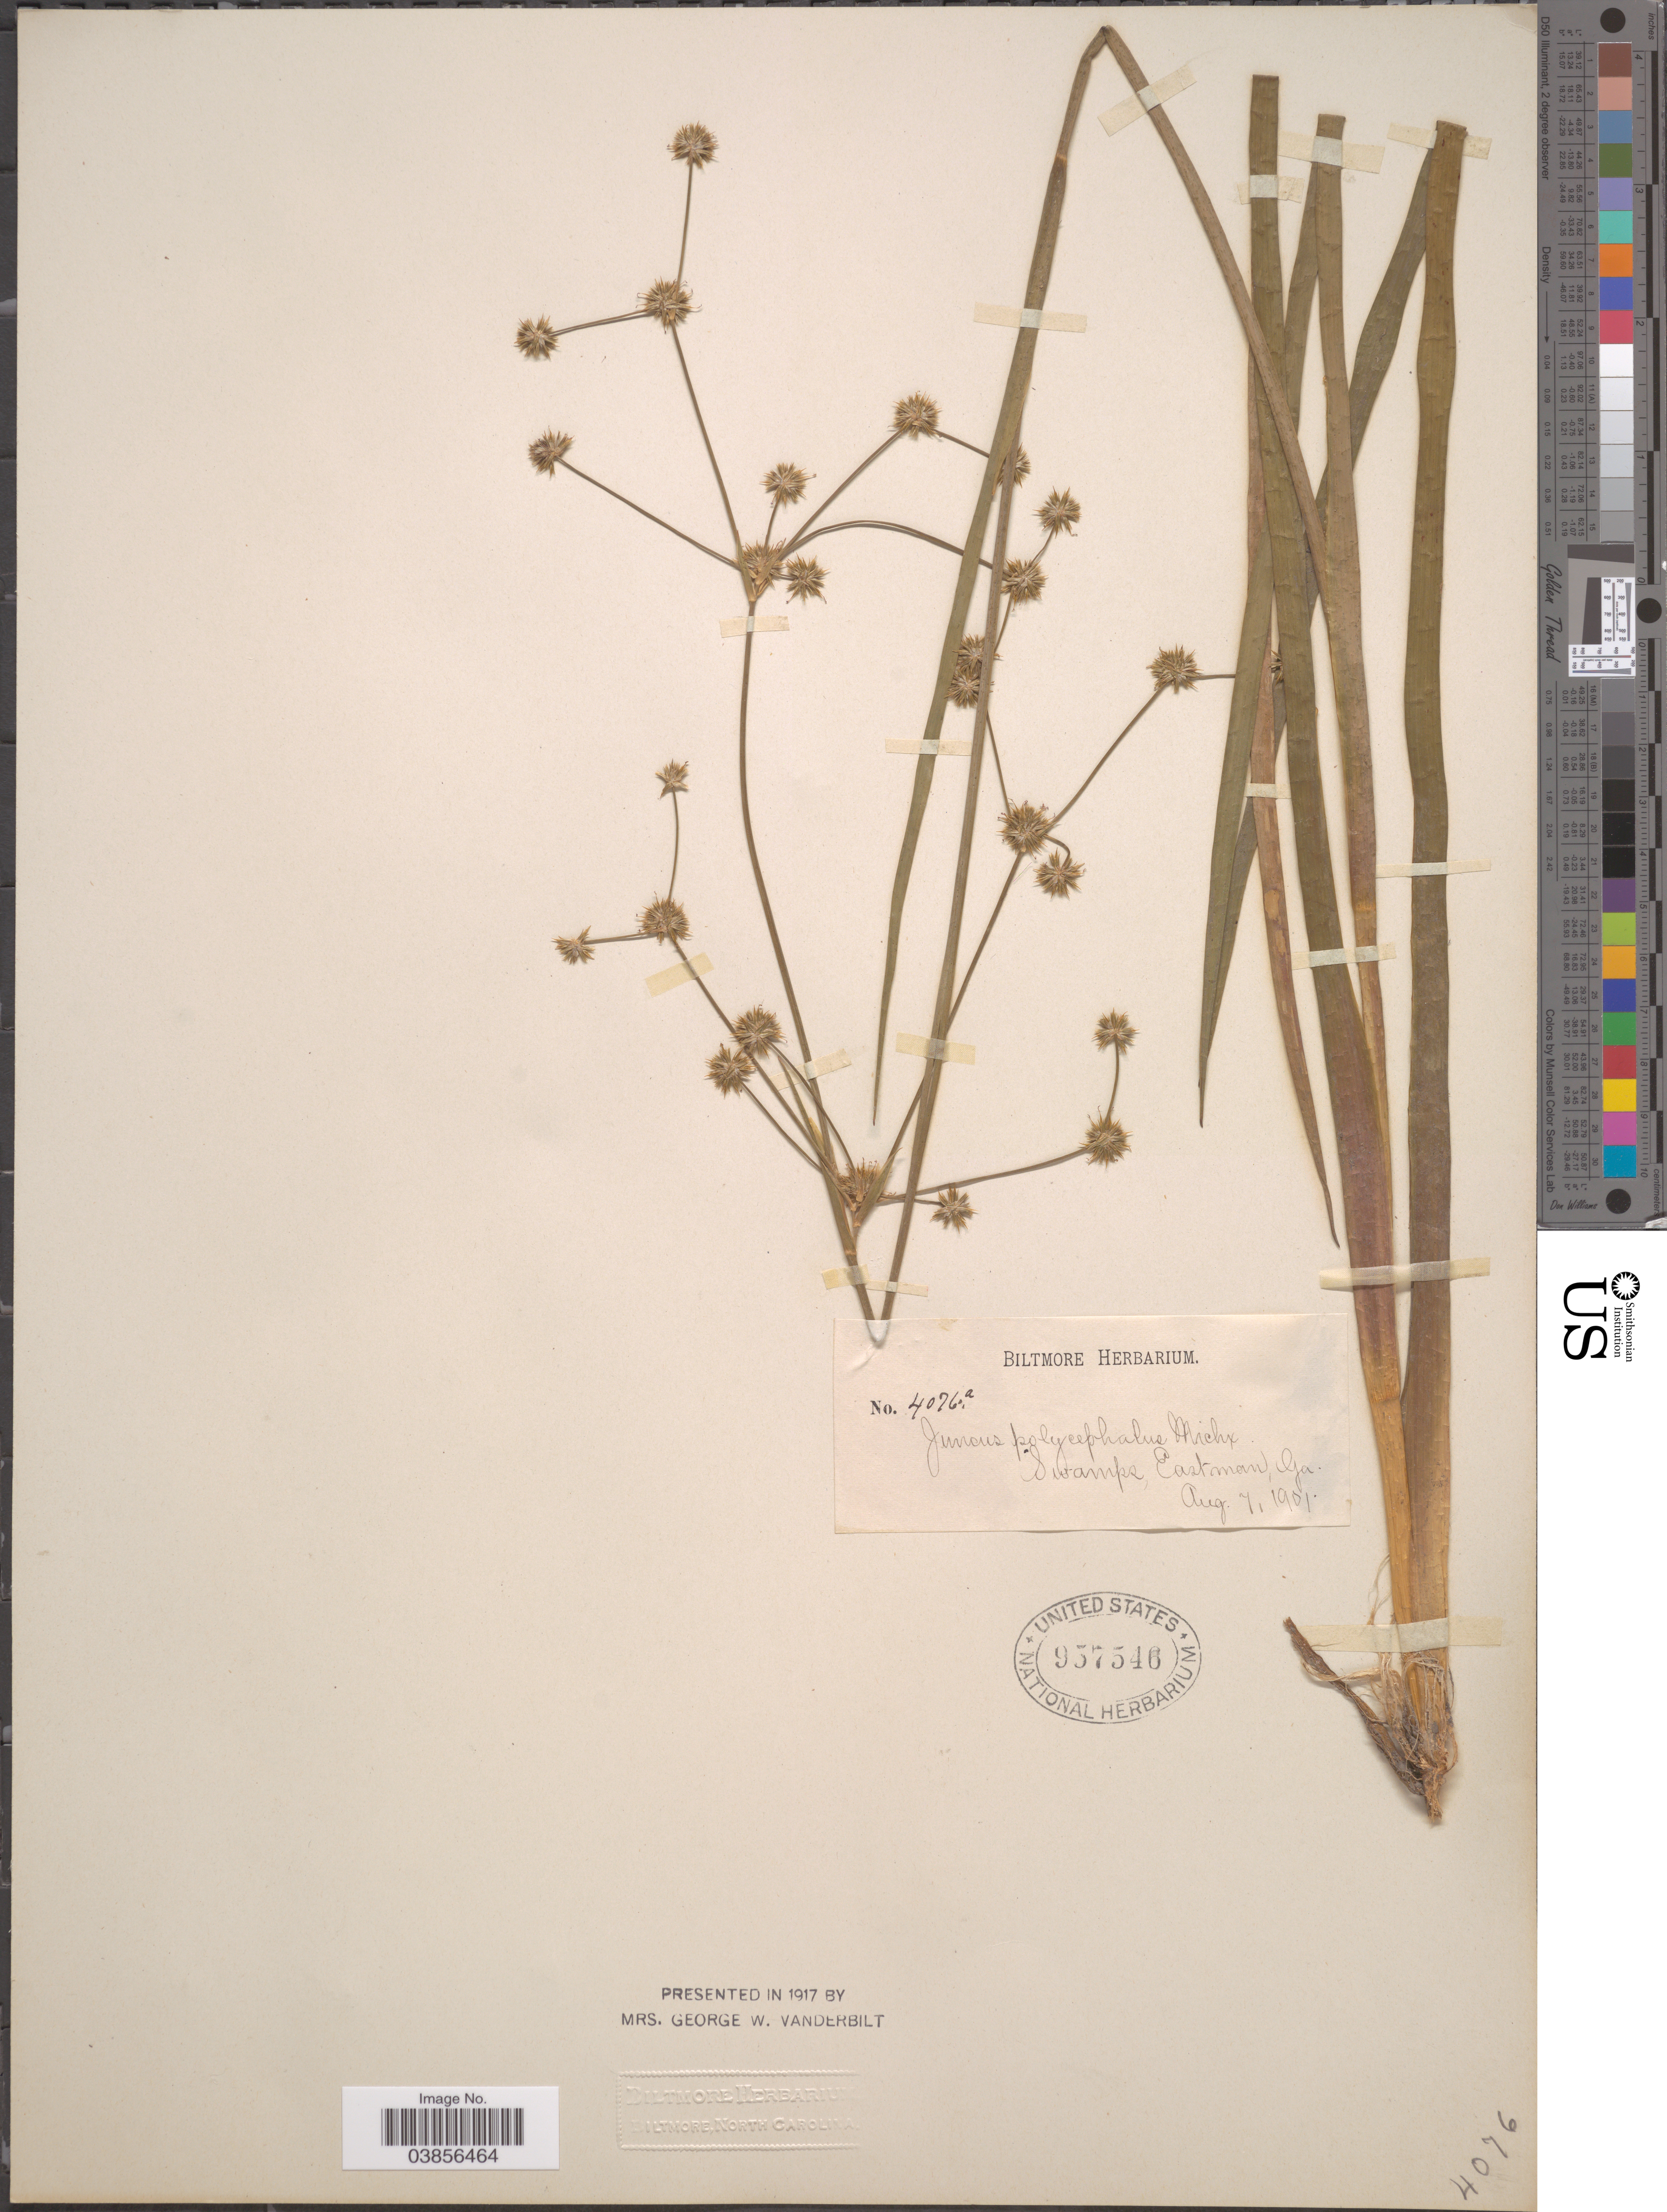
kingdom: Plantae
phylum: Tracheophyta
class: Liliopsida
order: Poales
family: Juncaceae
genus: Juncus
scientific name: Juncus polycephalus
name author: Michx.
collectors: ex herb. Biltmore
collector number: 4076a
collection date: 1901-08-07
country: United States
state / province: Georgia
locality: Swamps, Eastman.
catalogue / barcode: US 957546